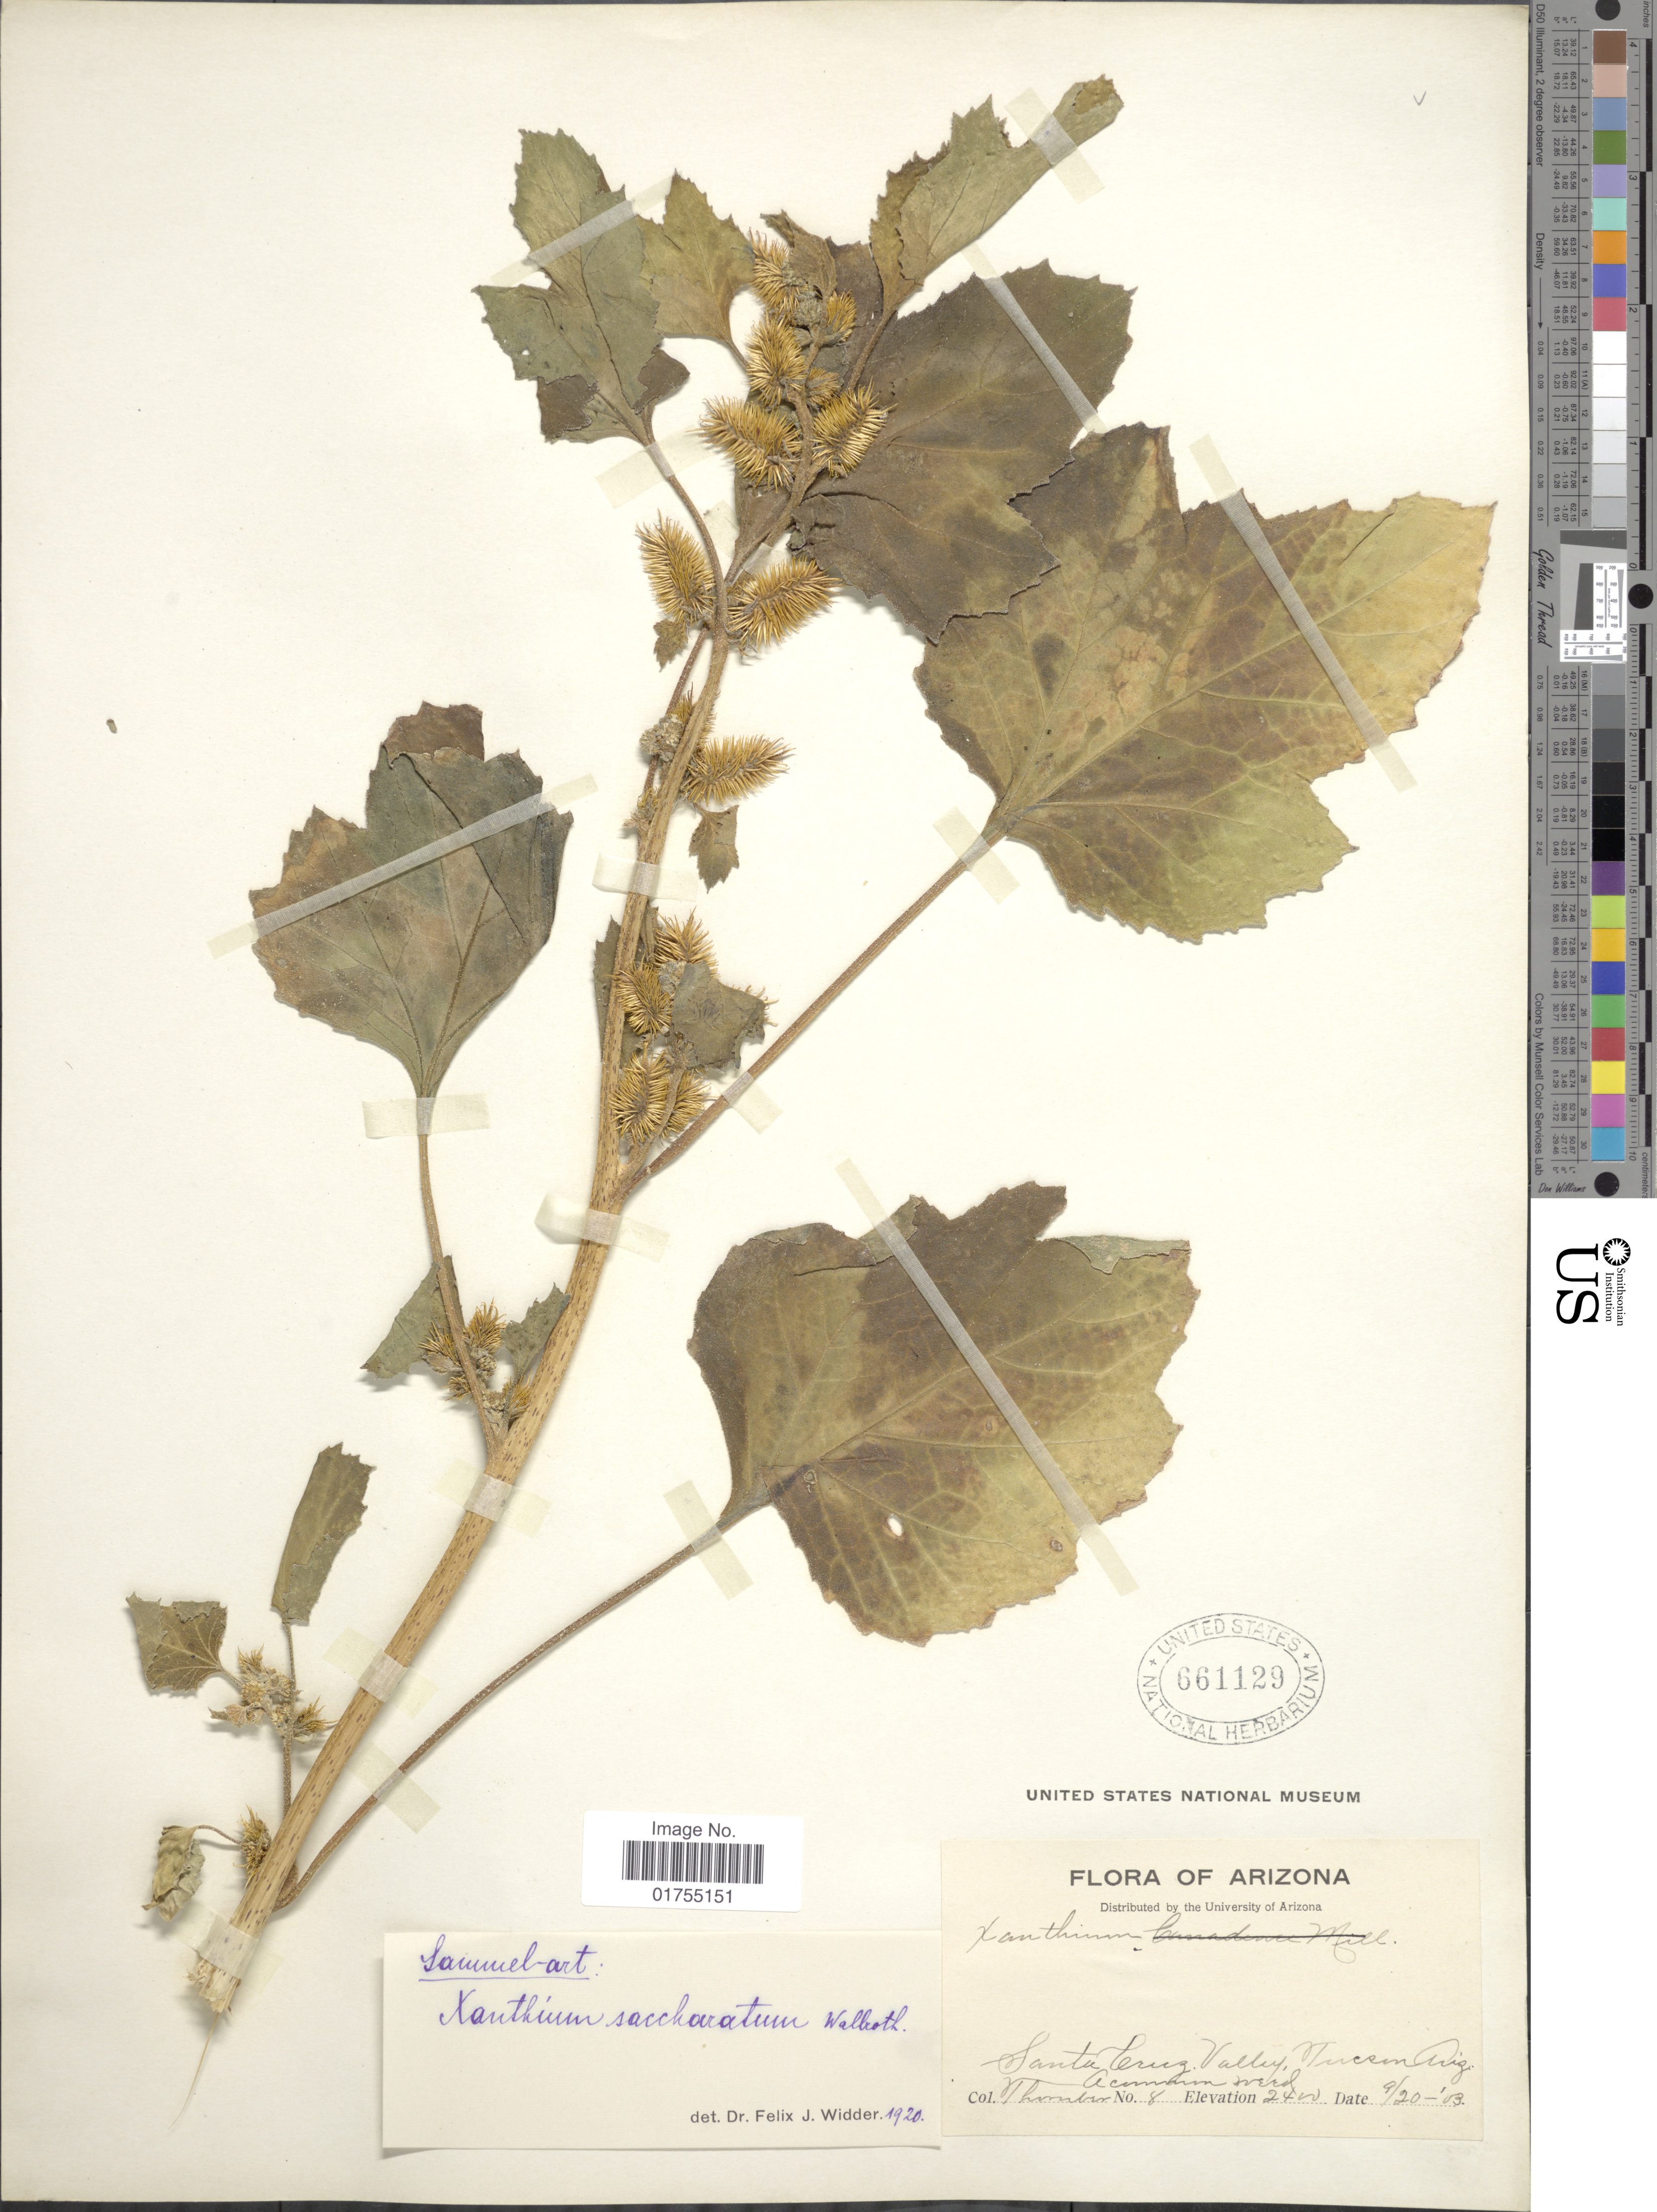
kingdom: Plantae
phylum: Tracheophyta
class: Magnoliopsida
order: Asterales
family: Asteraceae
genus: Xanthium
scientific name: Xanthium strumarium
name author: L.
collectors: J. Thornber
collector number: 8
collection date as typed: Transcribed d/m/y: 20/9/03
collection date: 1903-09-20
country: United States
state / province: Arizona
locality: Santa Cruz Valley Tucson Riv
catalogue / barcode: US 661129